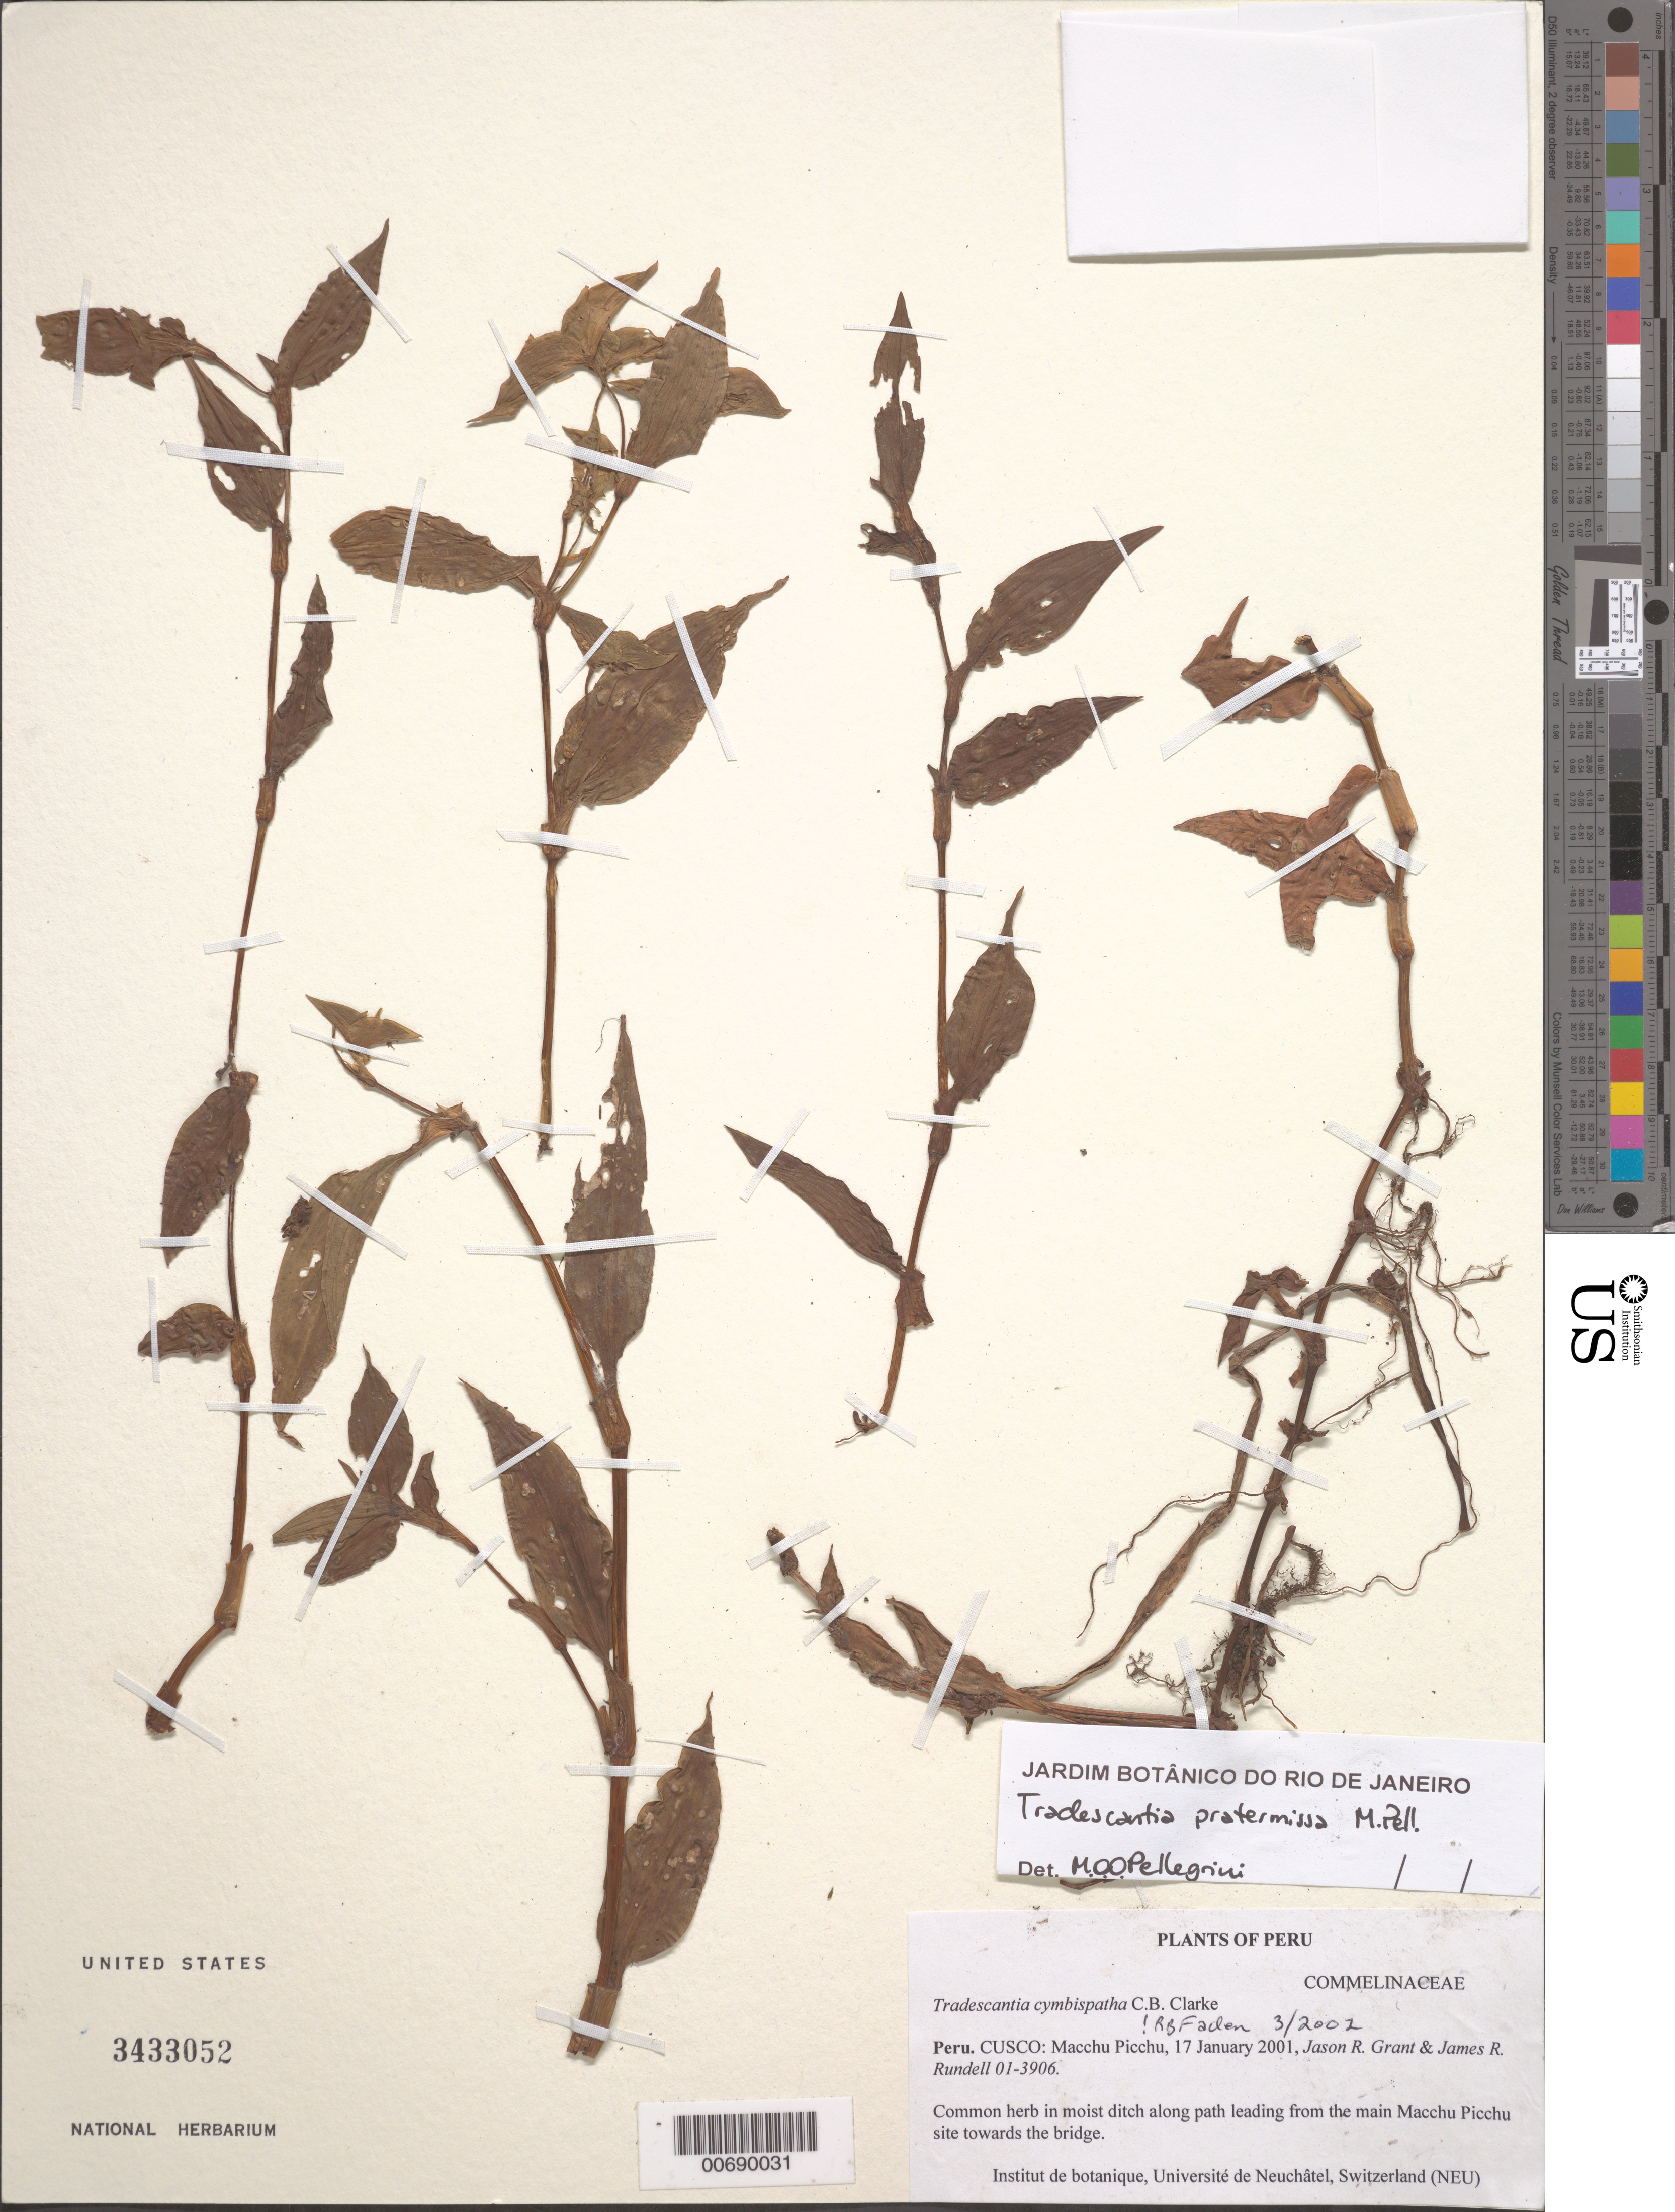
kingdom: Plantae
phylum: Tracheophyta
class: Liliopsida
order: Commelinales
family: Commelinaceae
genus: Tradescantia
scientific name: Tradescantia praetermissa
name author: M. Pell.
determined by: Pellegrini, M. O. de Oliveira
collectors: J. R. Grant & J. R. Rundell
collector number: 01-3906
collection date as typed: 17 Jan 2001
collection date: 2001-01-17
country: Peru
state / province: Cusco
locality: Machu Picchu, Departamento de Cusco (= Cuzco)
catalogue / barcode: US 3433052